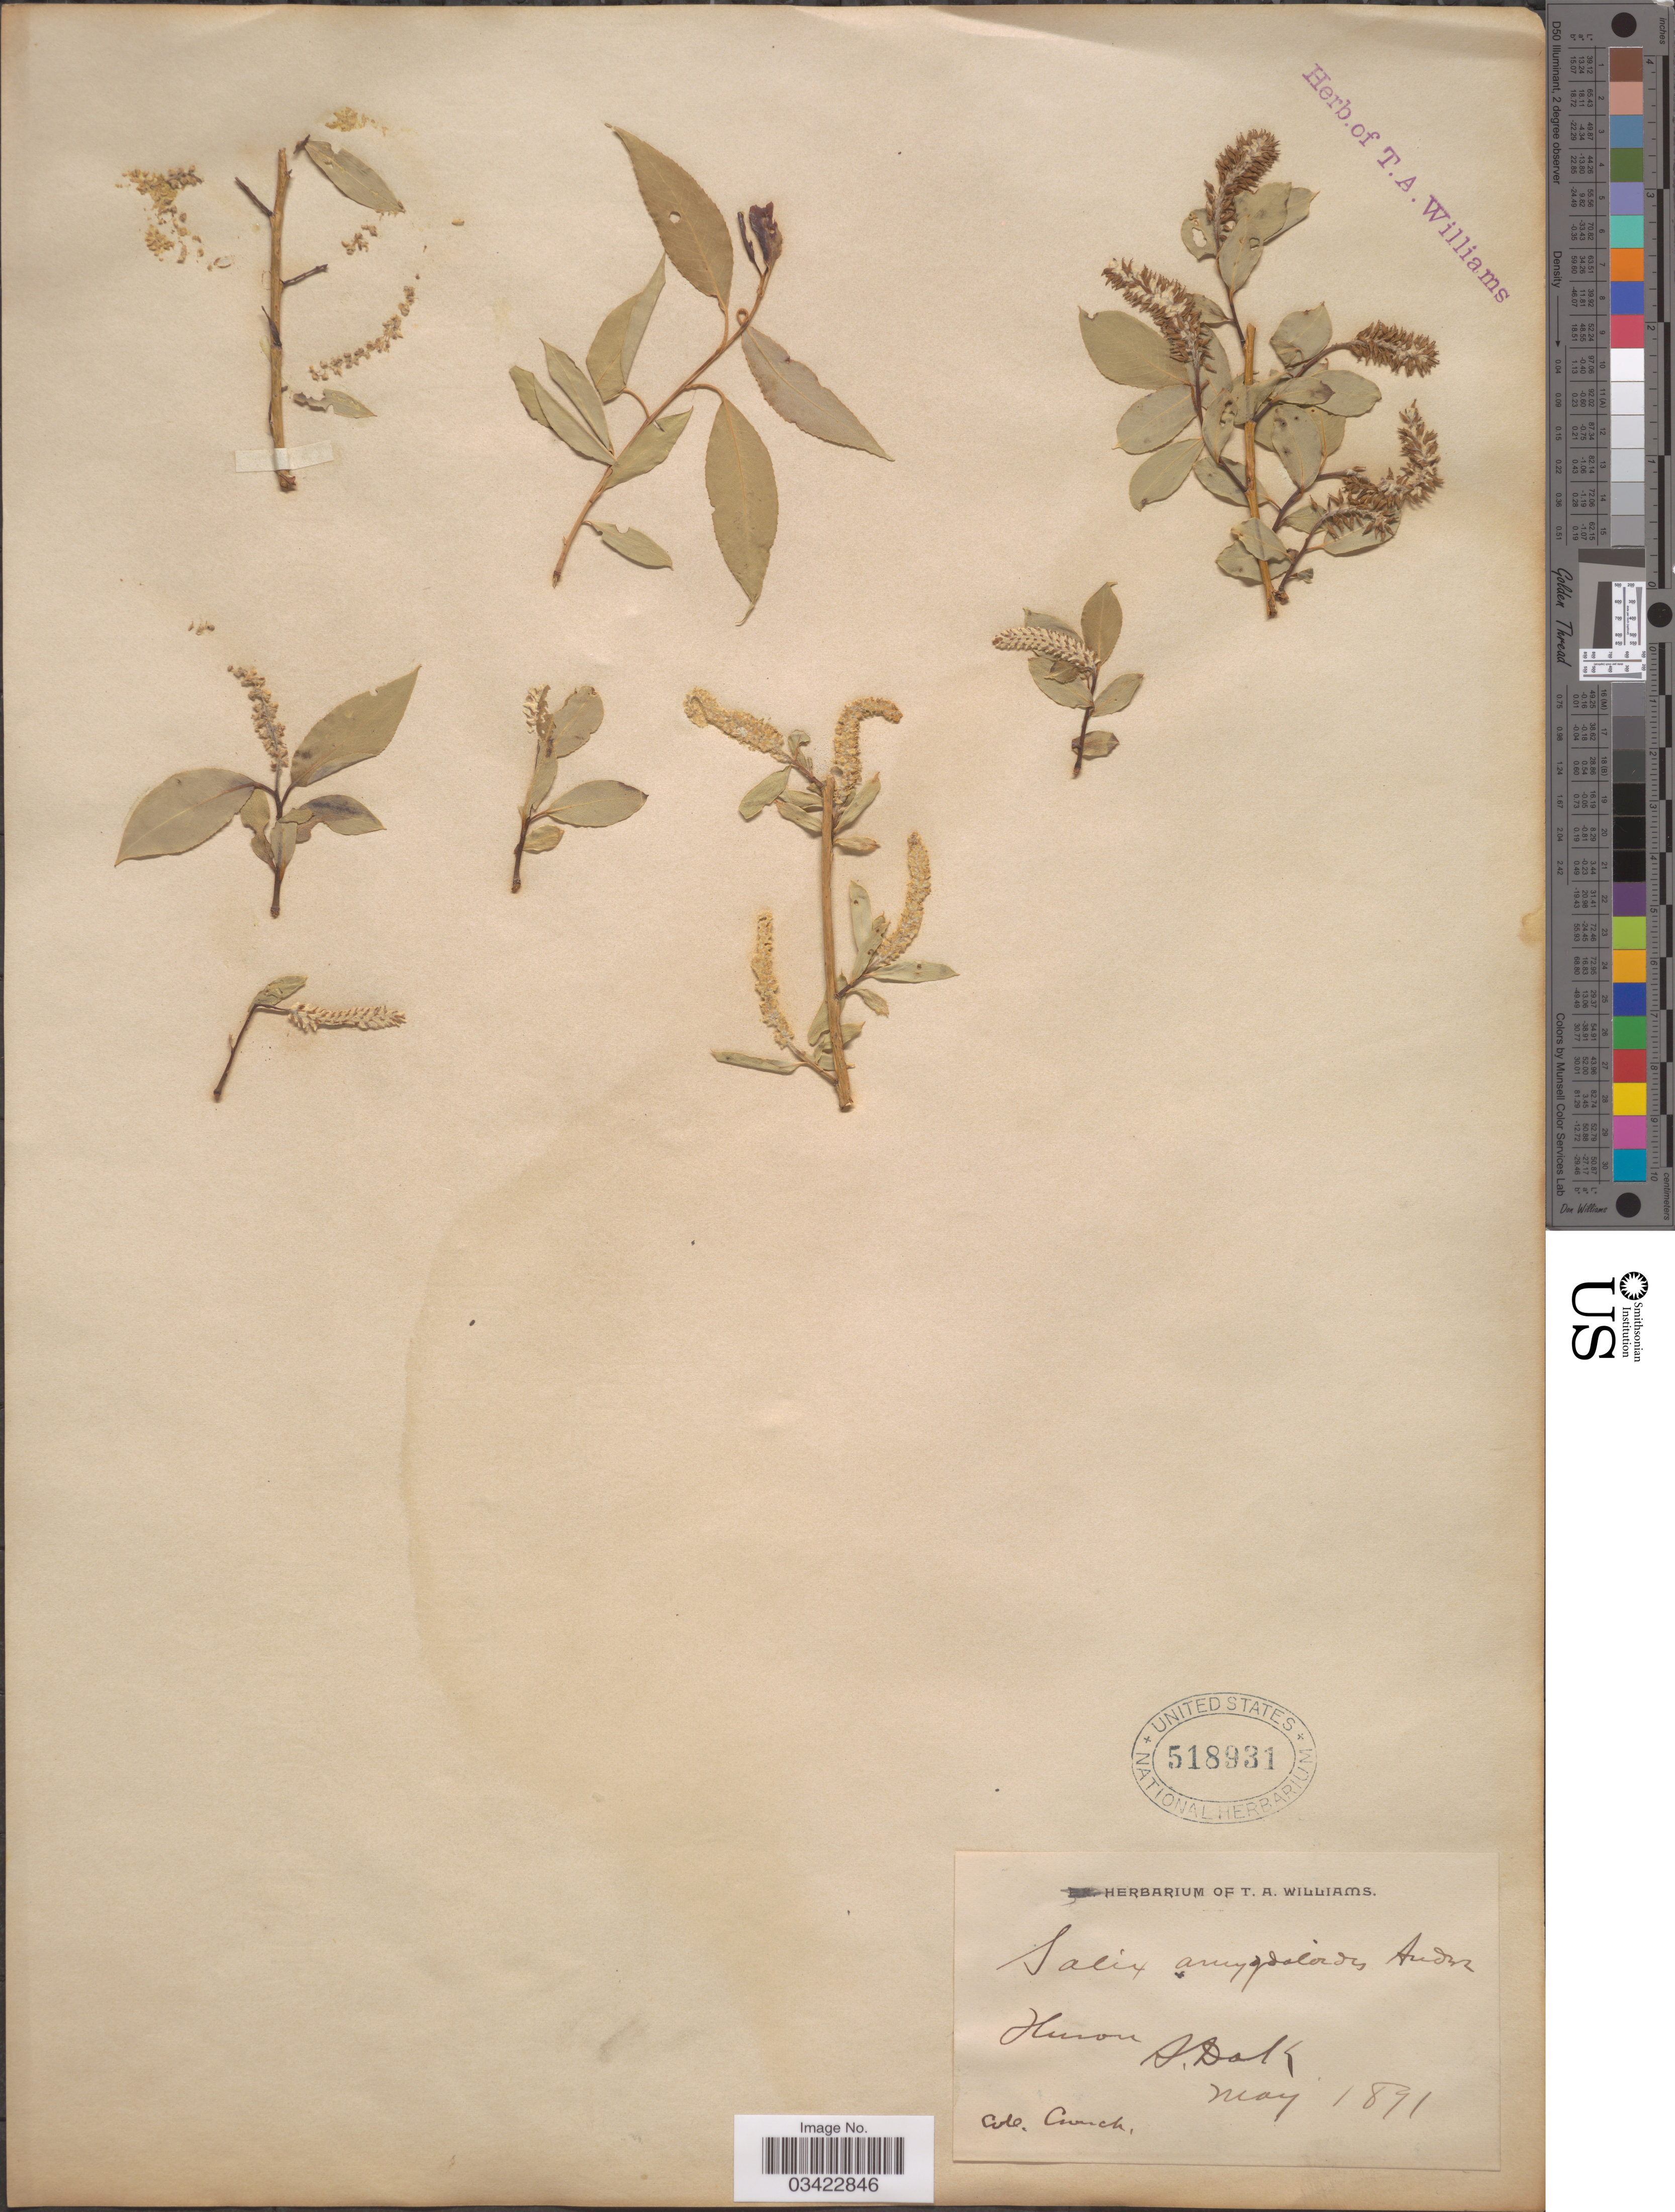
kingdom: Plantae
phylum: Tracheophyta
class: Magnoliopsida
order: Malpighiales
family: Salicaceae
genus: Salix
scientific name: Salix amygdaloides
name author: Andersson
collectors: T. A. Williams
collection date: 1891-05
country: United States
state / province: South Dakota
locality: Huron.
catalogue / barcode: US 518931